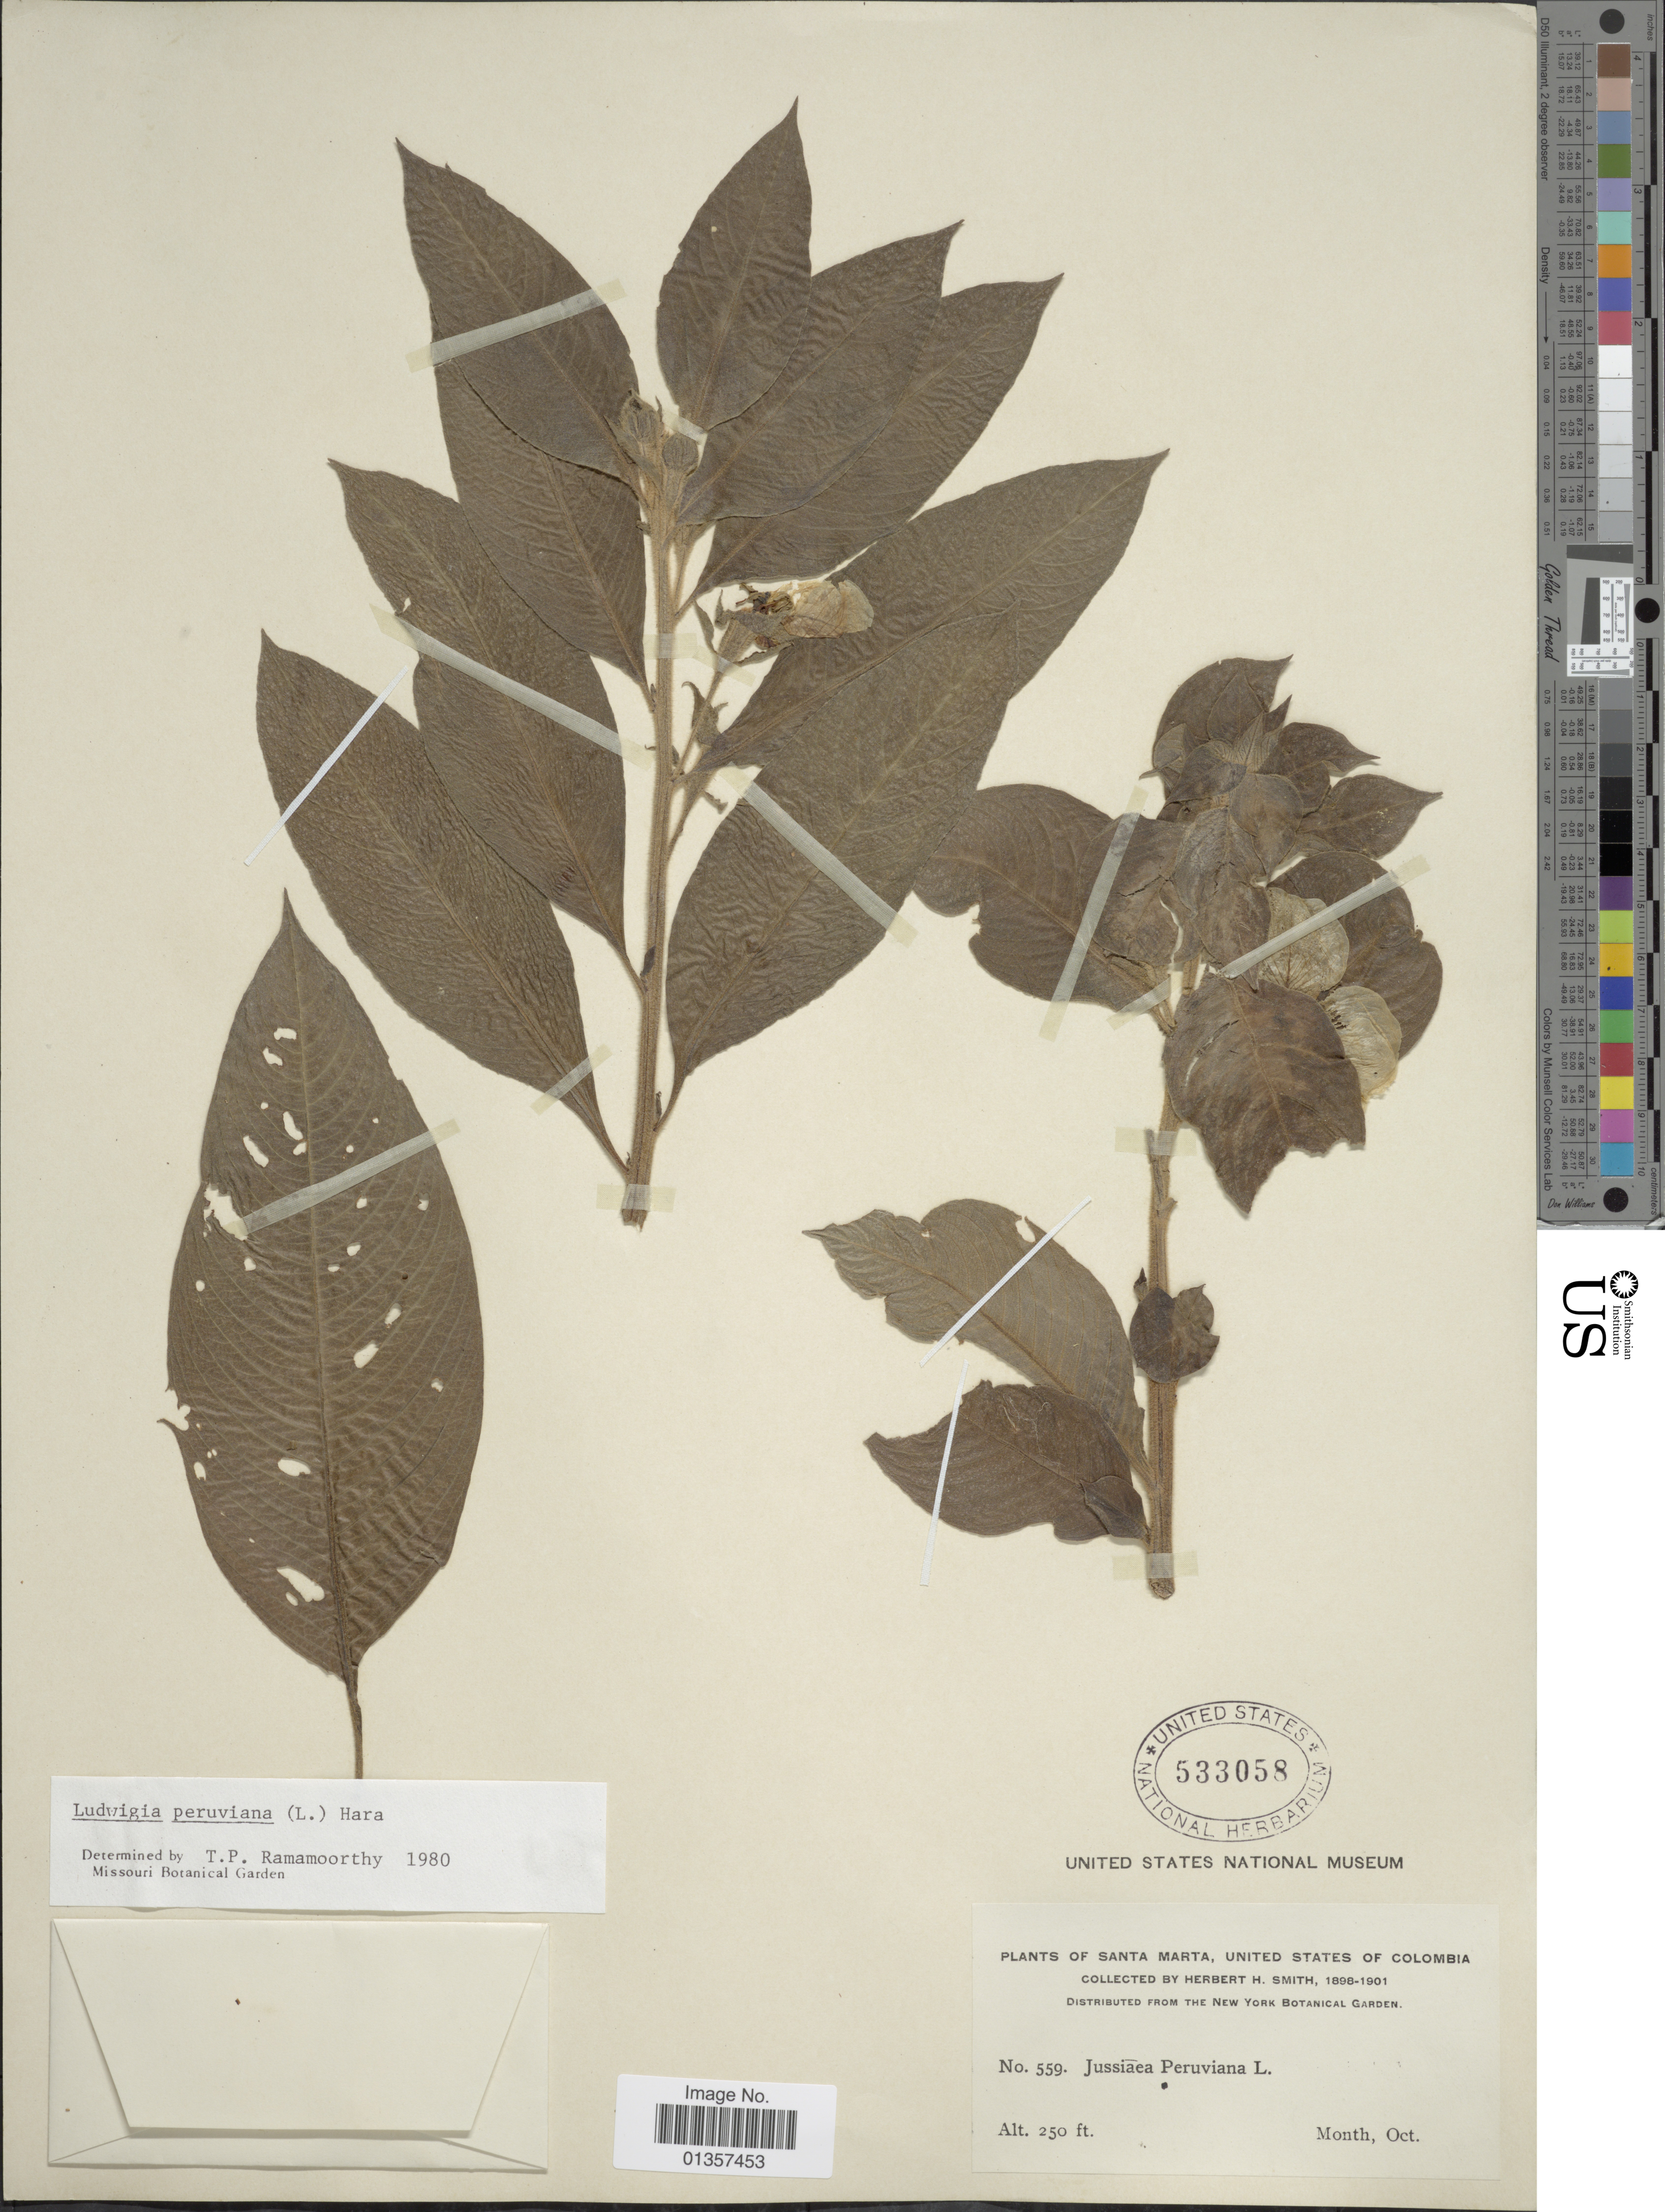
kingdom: Plantae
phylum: Tracheophyta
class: Magnoliopsida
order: Myrtales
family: Onagraceae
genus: Ludwigia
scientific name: Ludwigia peruviana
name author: (L.) H. Hara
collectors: Herbert H. Smith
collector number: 559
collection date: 1898-10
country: Colombia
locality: Santa Marta, United States of Colombia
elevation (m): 76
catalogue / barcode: US 533058